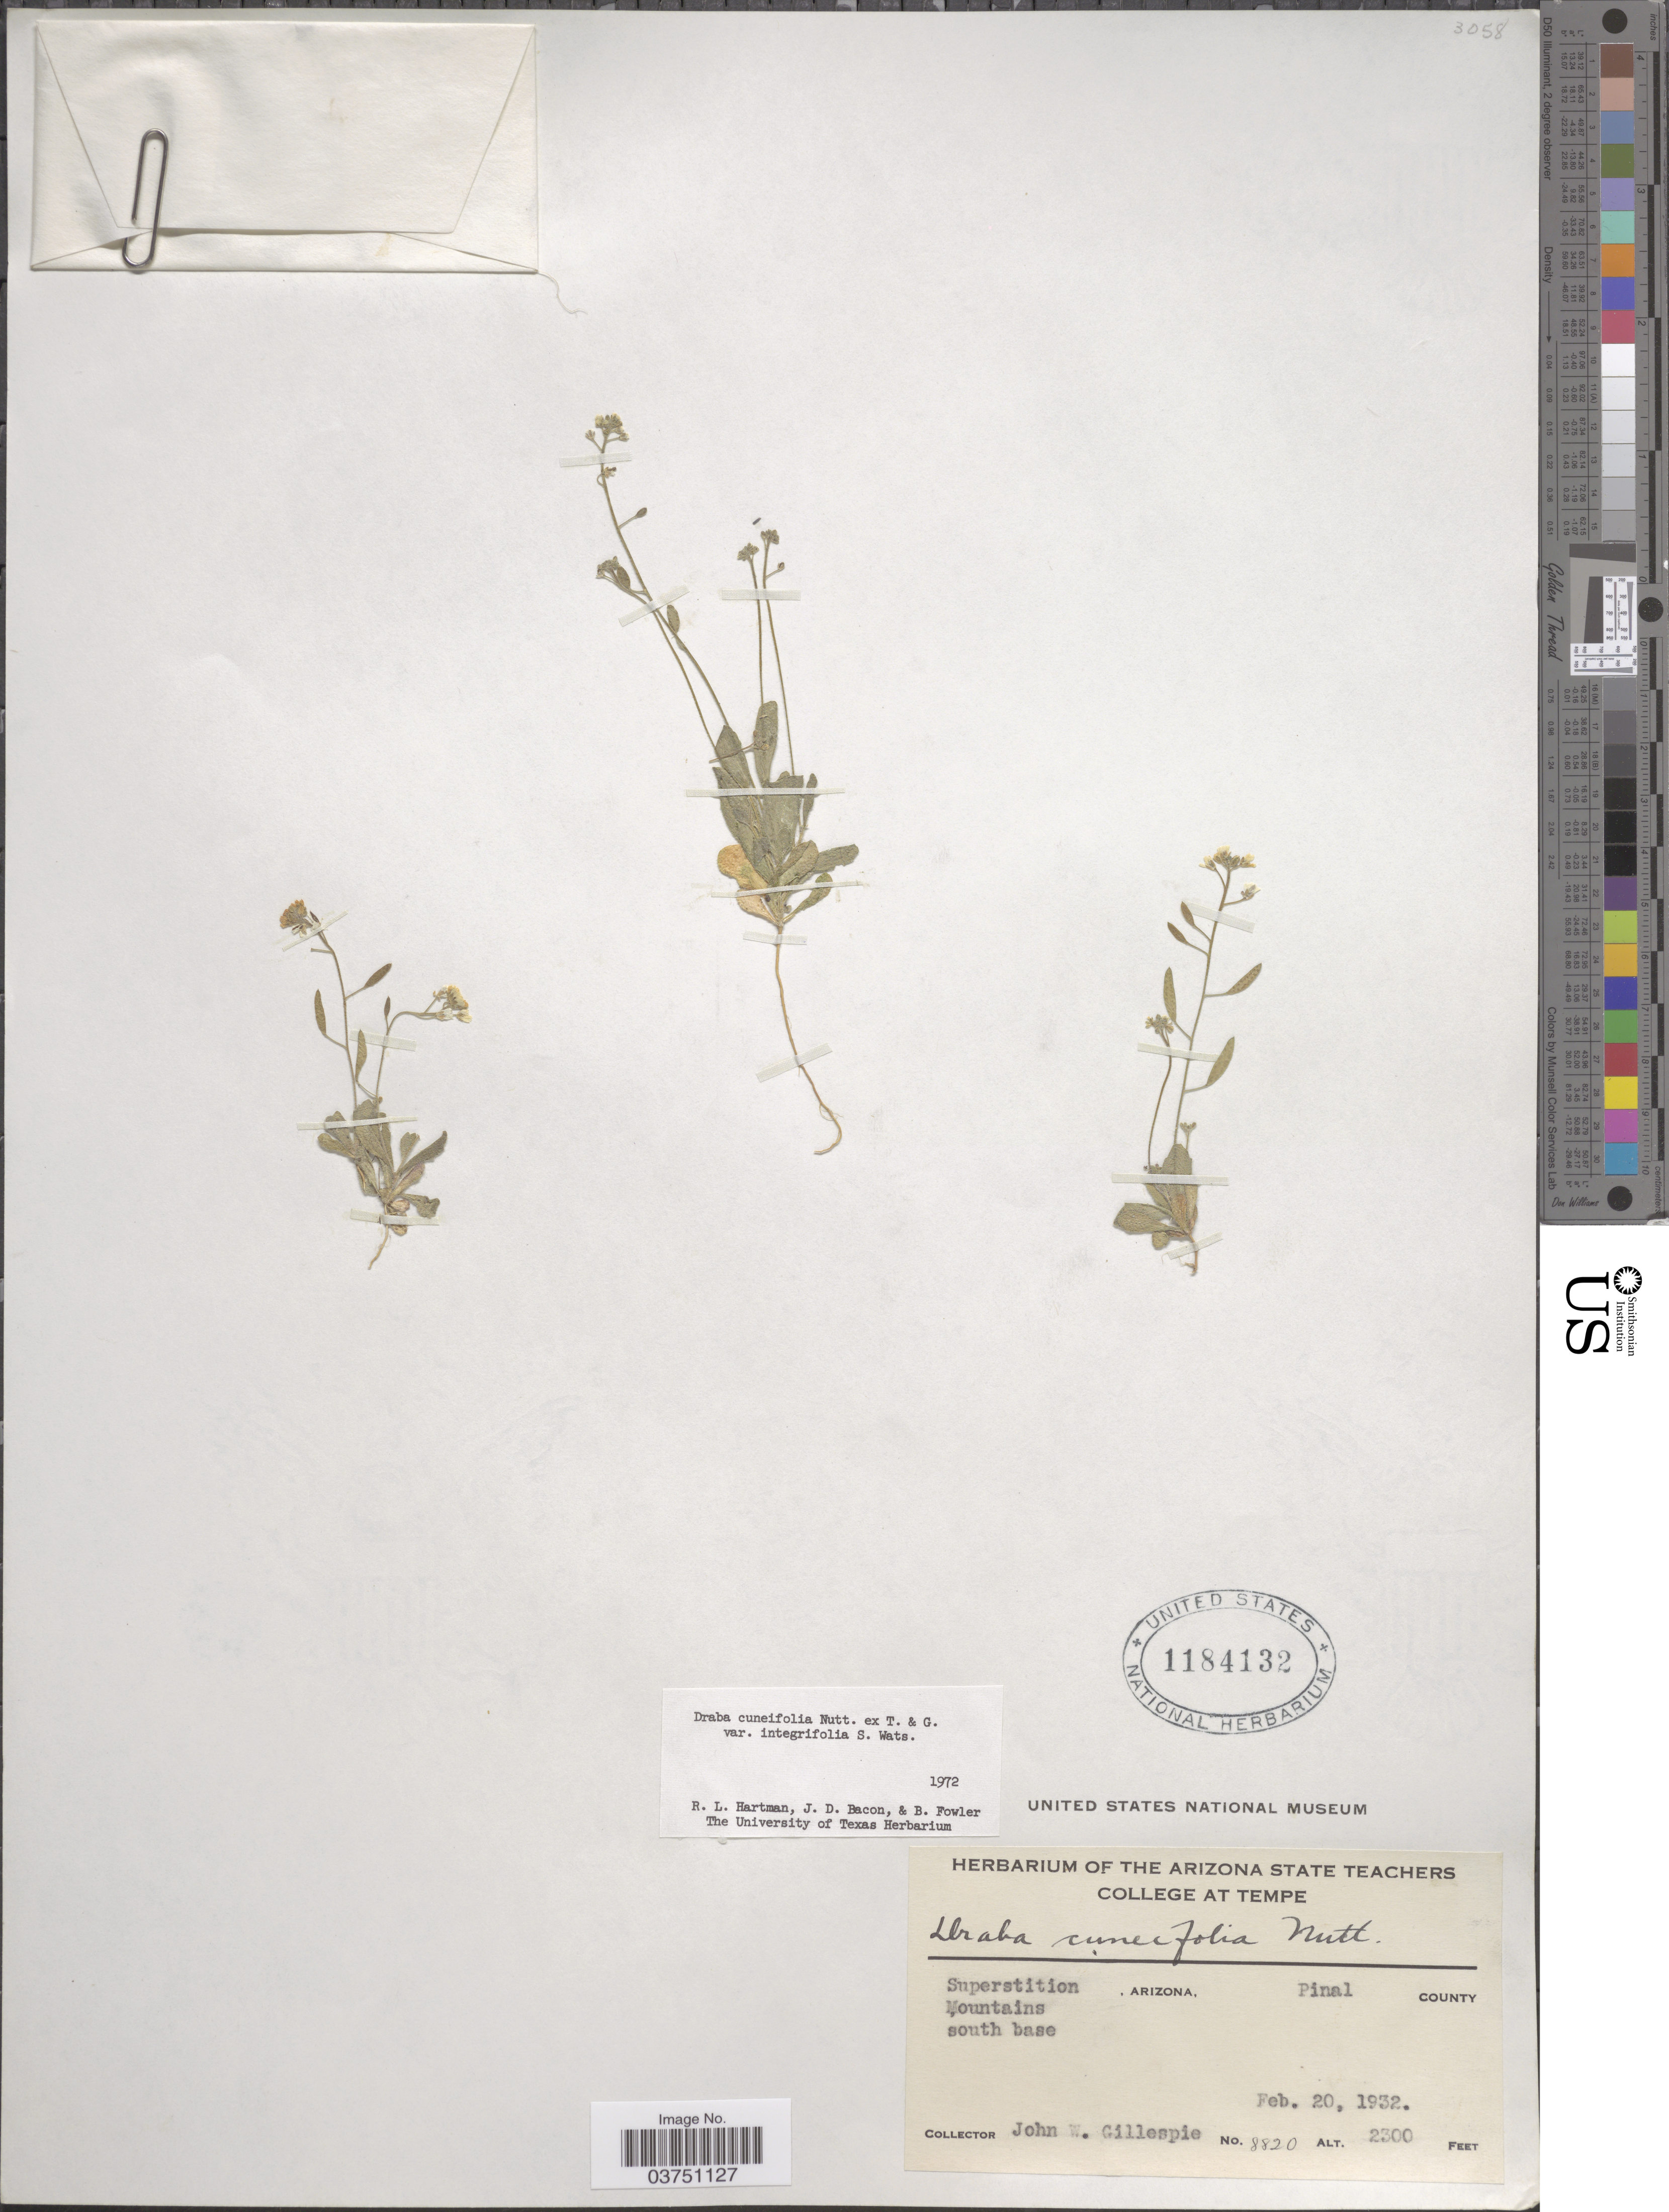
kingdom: Plantae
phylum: Tracheophyta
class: Magnoliopsida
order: Brassicales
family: Brassicaceae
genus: Draba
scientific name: Draba cuneifolia var. integrifolia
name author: S. Watson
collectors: J. W. Gillespie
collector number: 8820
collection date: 1932-02-20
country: United States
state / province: Arizona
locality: Superstition, Pinal County, Mountains south base.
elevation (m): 701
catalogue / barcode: US 1184132